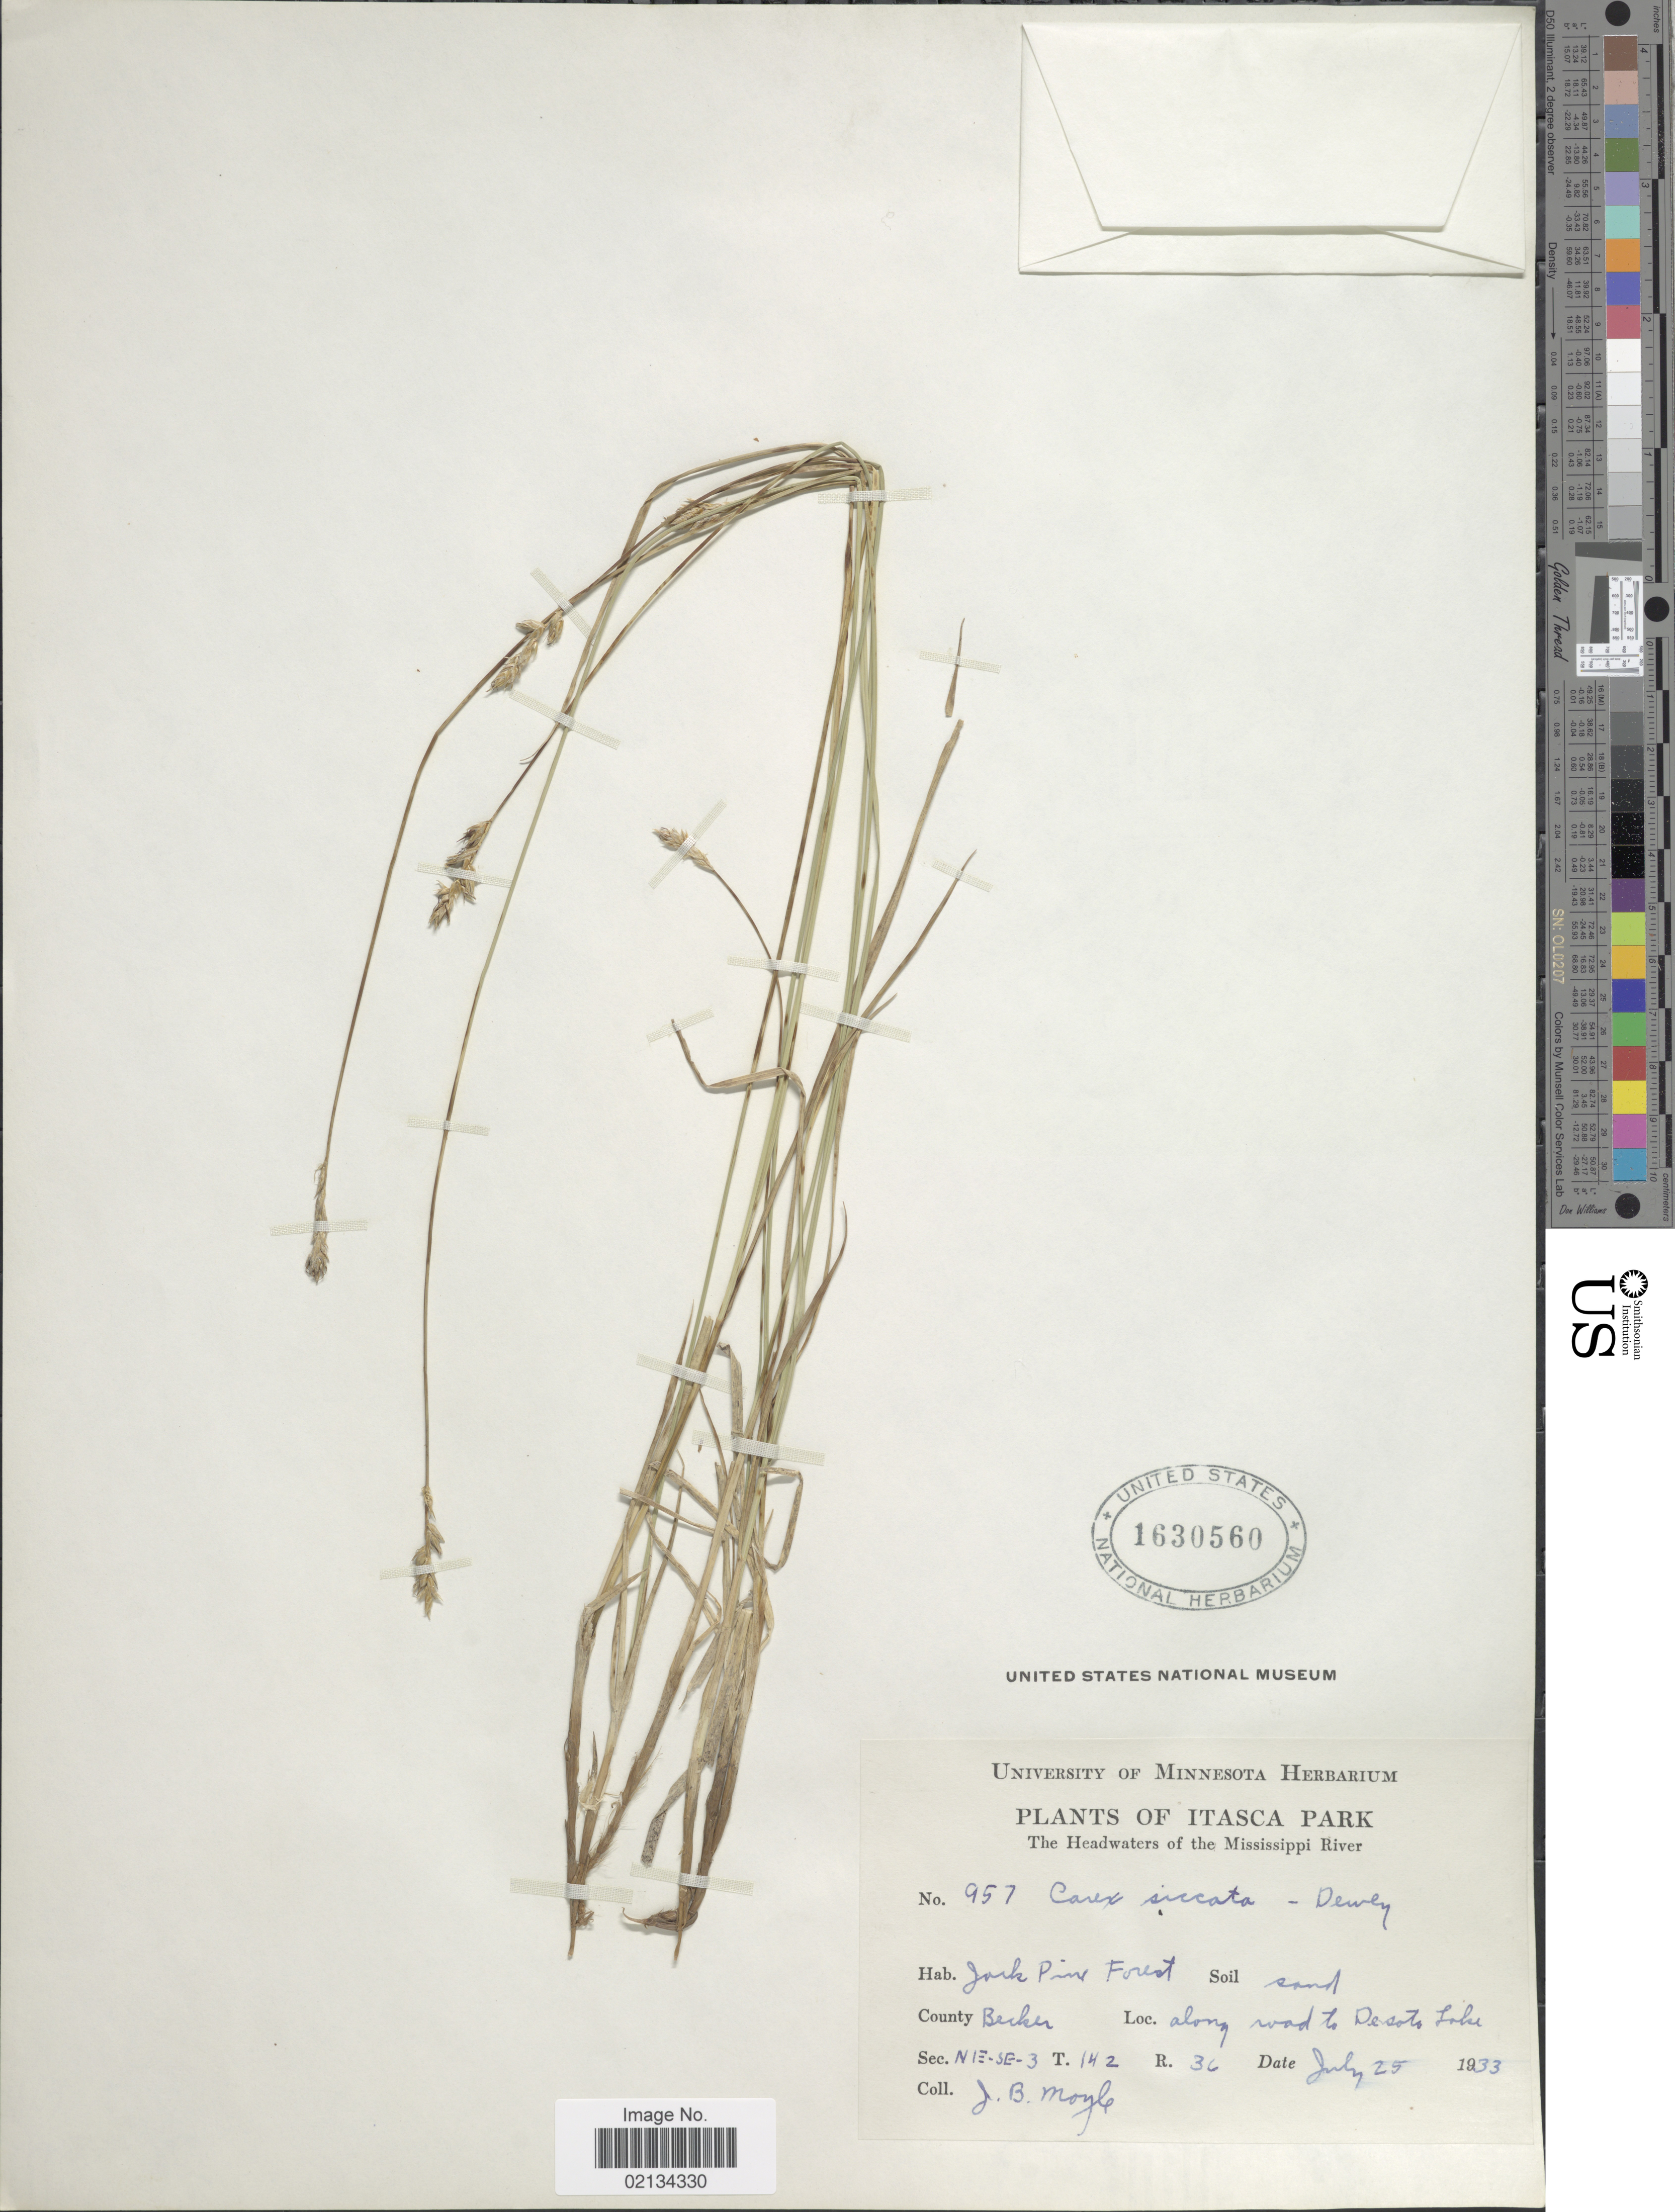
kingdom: Plantae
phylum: Tracheophyta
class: Liliopsida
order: Poales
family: Cyperaceae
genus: Carex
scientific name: Carex siccata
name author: Dewey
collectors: J. Moyle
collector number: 957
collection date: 1933-07-25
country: United States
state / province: Minnesota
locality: Itasca Park, The Headwaters of the Mississippi River, Jork Pine Forest, County Berker, along road to Desoto Lake, Sec. NE-SE-3 T. 142 R. 36.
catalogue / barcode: US 1630560